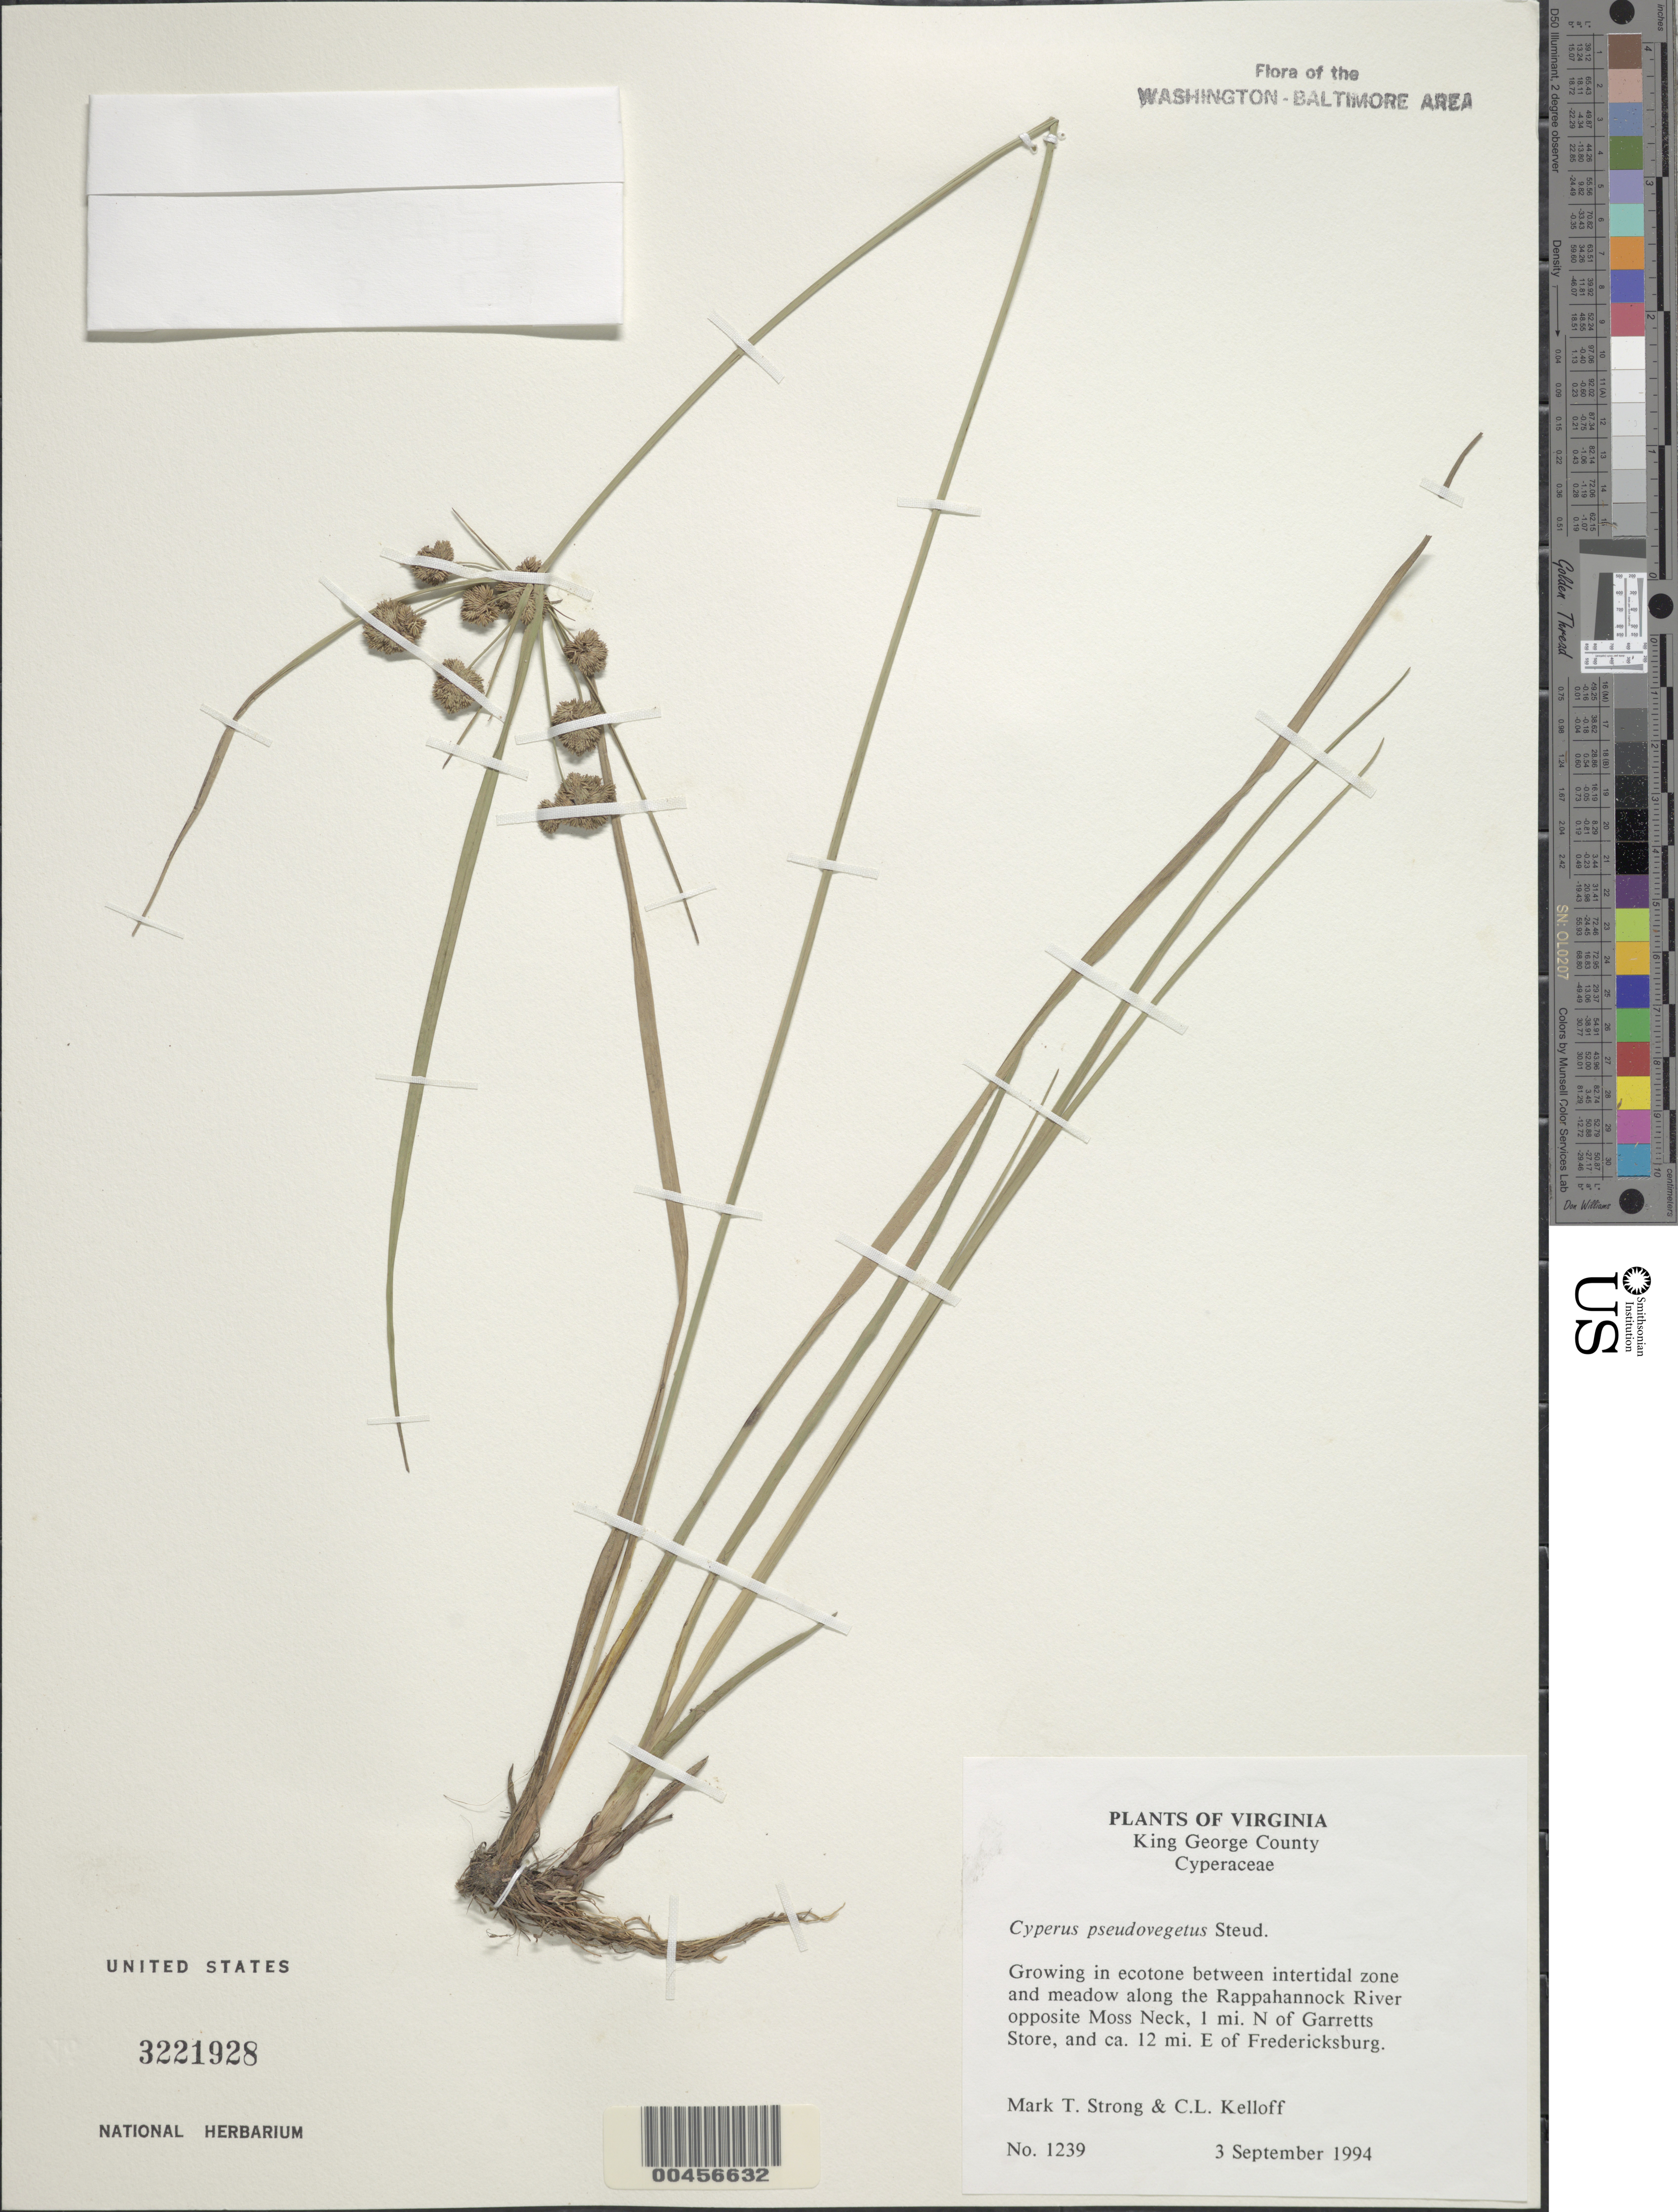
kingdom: Plantae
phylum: Tracheophyta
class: Liliopsida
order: Poales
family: Cyperaceae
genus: Cyperus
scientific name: Cyperus pseudovegetus Steud.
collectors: M. T. Strong & C. L. Kelloff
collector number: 1239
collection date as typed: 03 Sep 1994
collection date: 1994-09-03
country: United States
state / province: Virginia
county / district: King George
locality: Rappahannock River opposite Moss Neck, NE of Garretts Store, E of Fredericksburg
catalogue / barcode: US 3221928